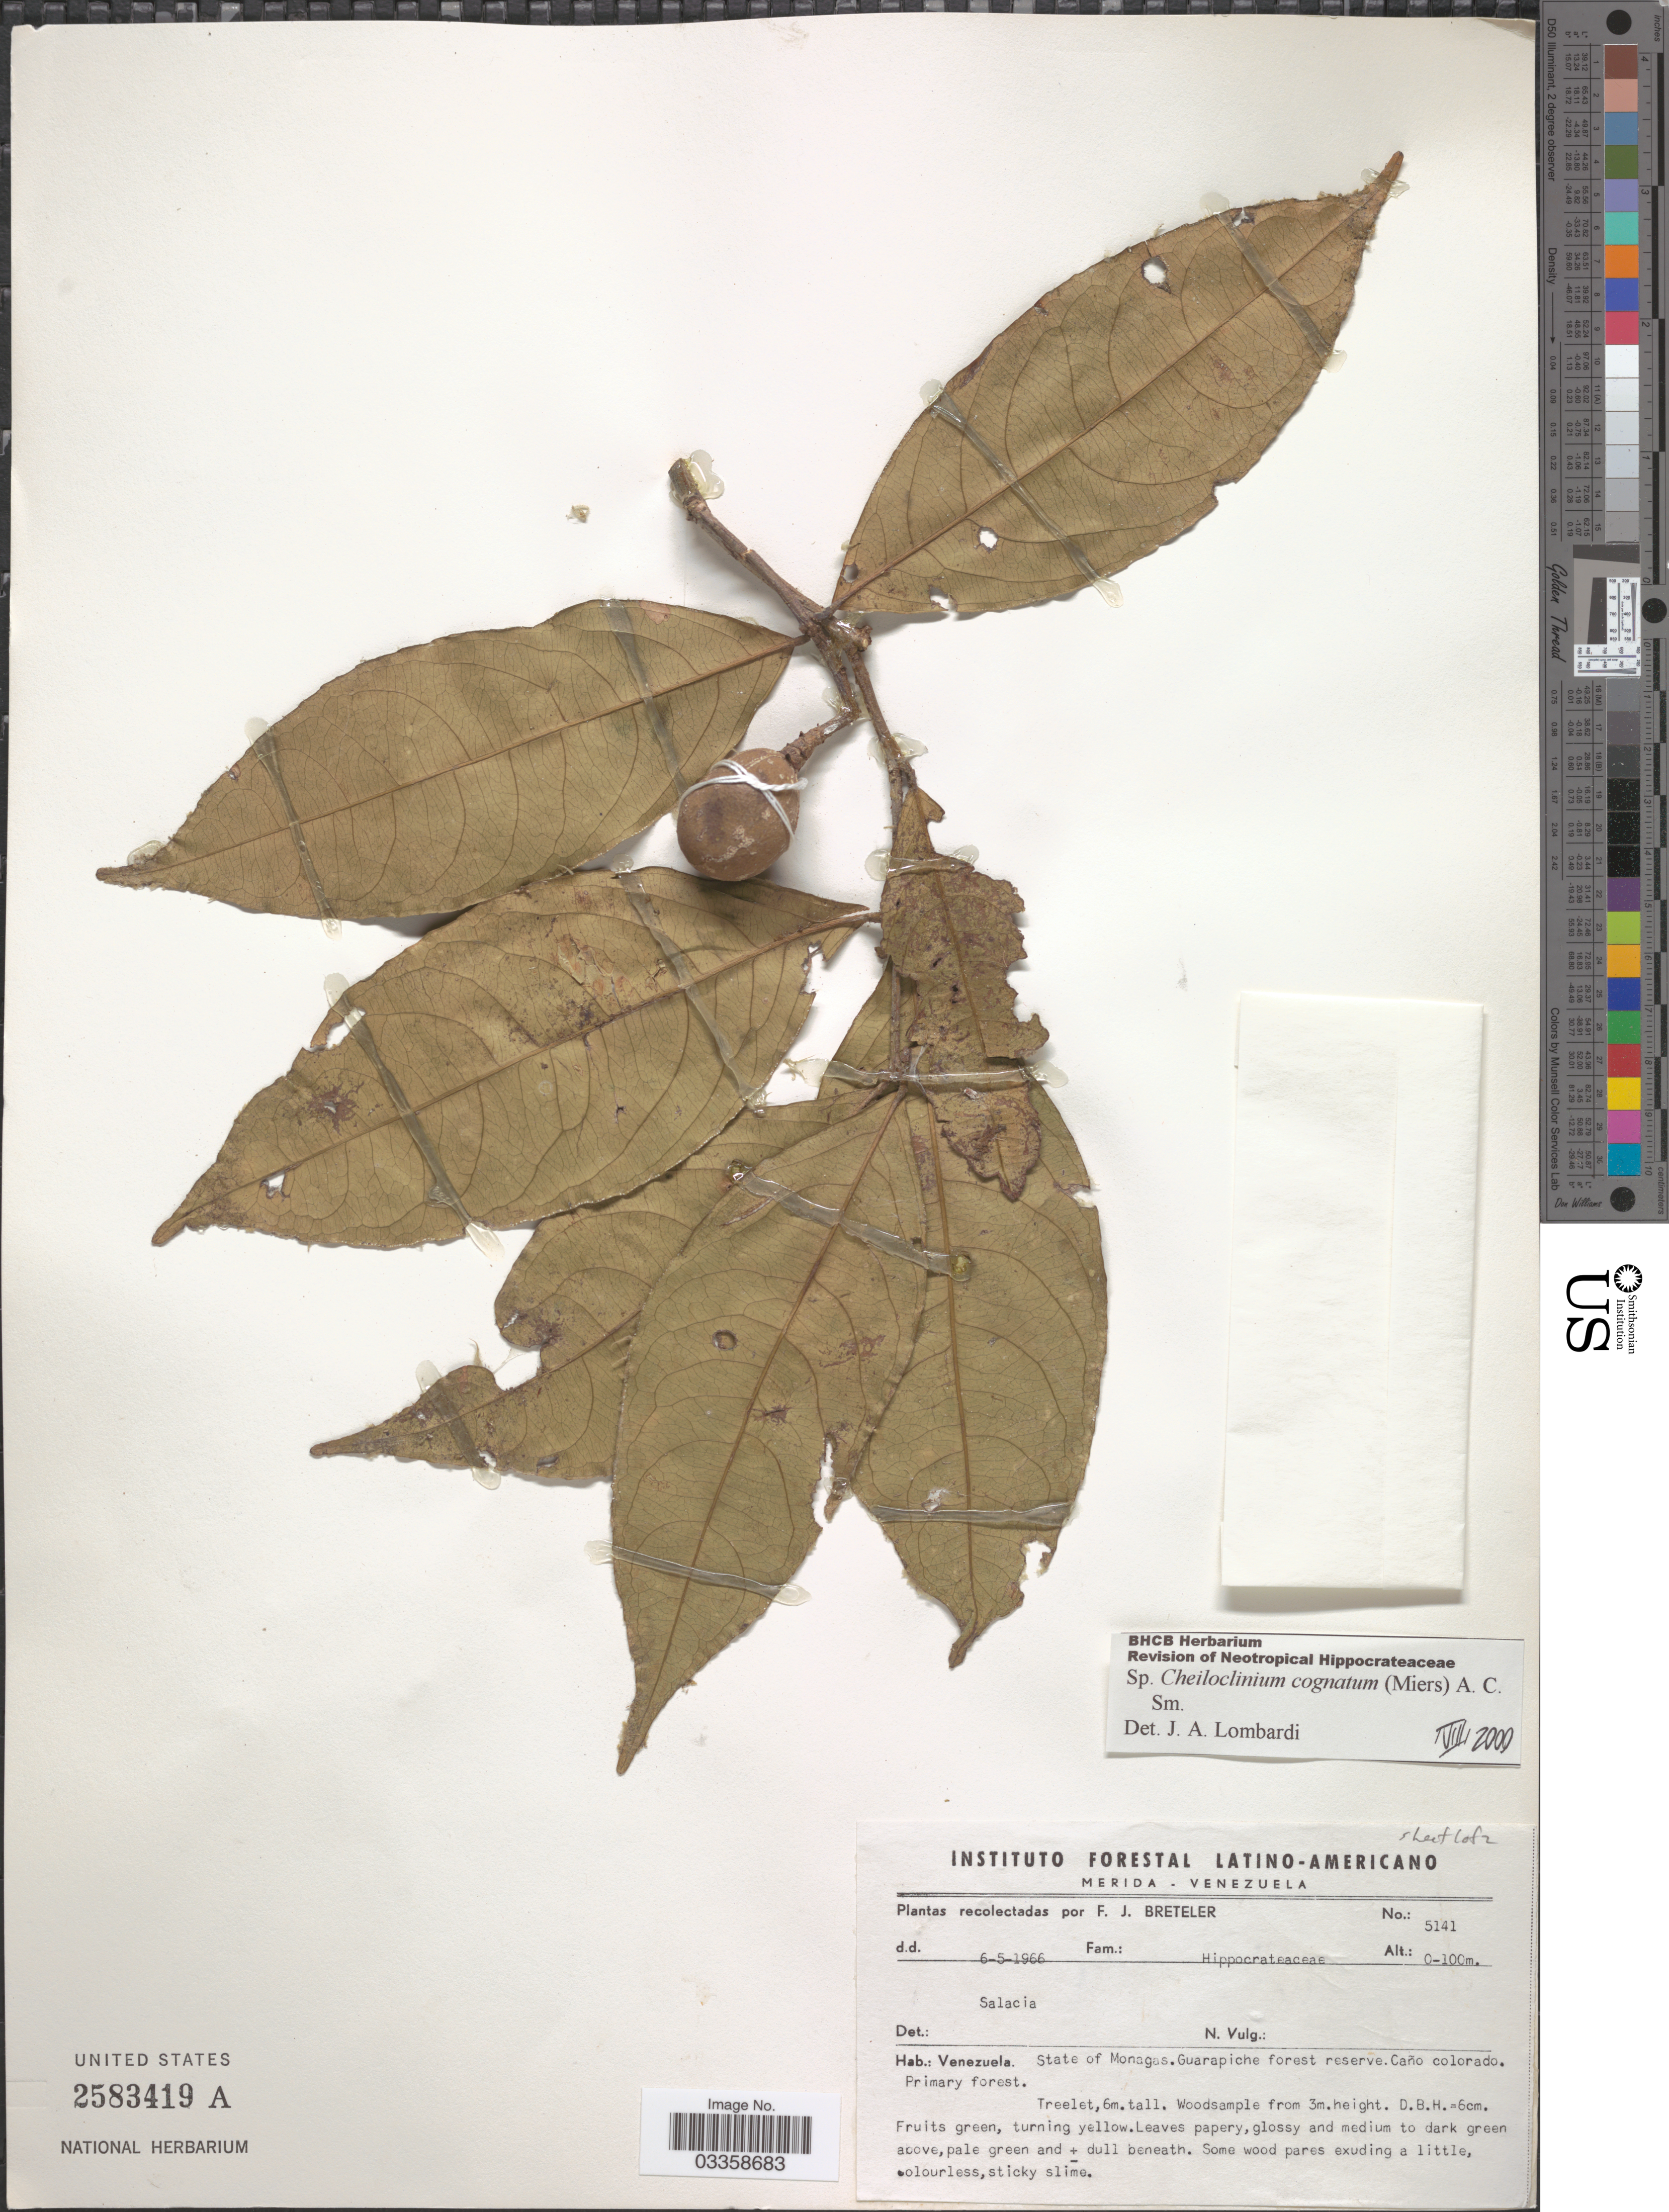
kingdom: Plantae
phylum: Tracheophyta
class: Magnoliopsida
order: Celastrales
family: Celastraceae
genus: Cheiloclinium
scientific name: Cheiloclinium cognatum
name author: (Miers) A.C. Sm.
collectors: F. J. Breteler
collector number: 5141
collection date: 1966-05-06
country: Venezuela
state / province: Monagas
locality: Guarapiche forest reserve. Caño colorado.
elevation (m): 0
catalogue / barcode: US 2583419A